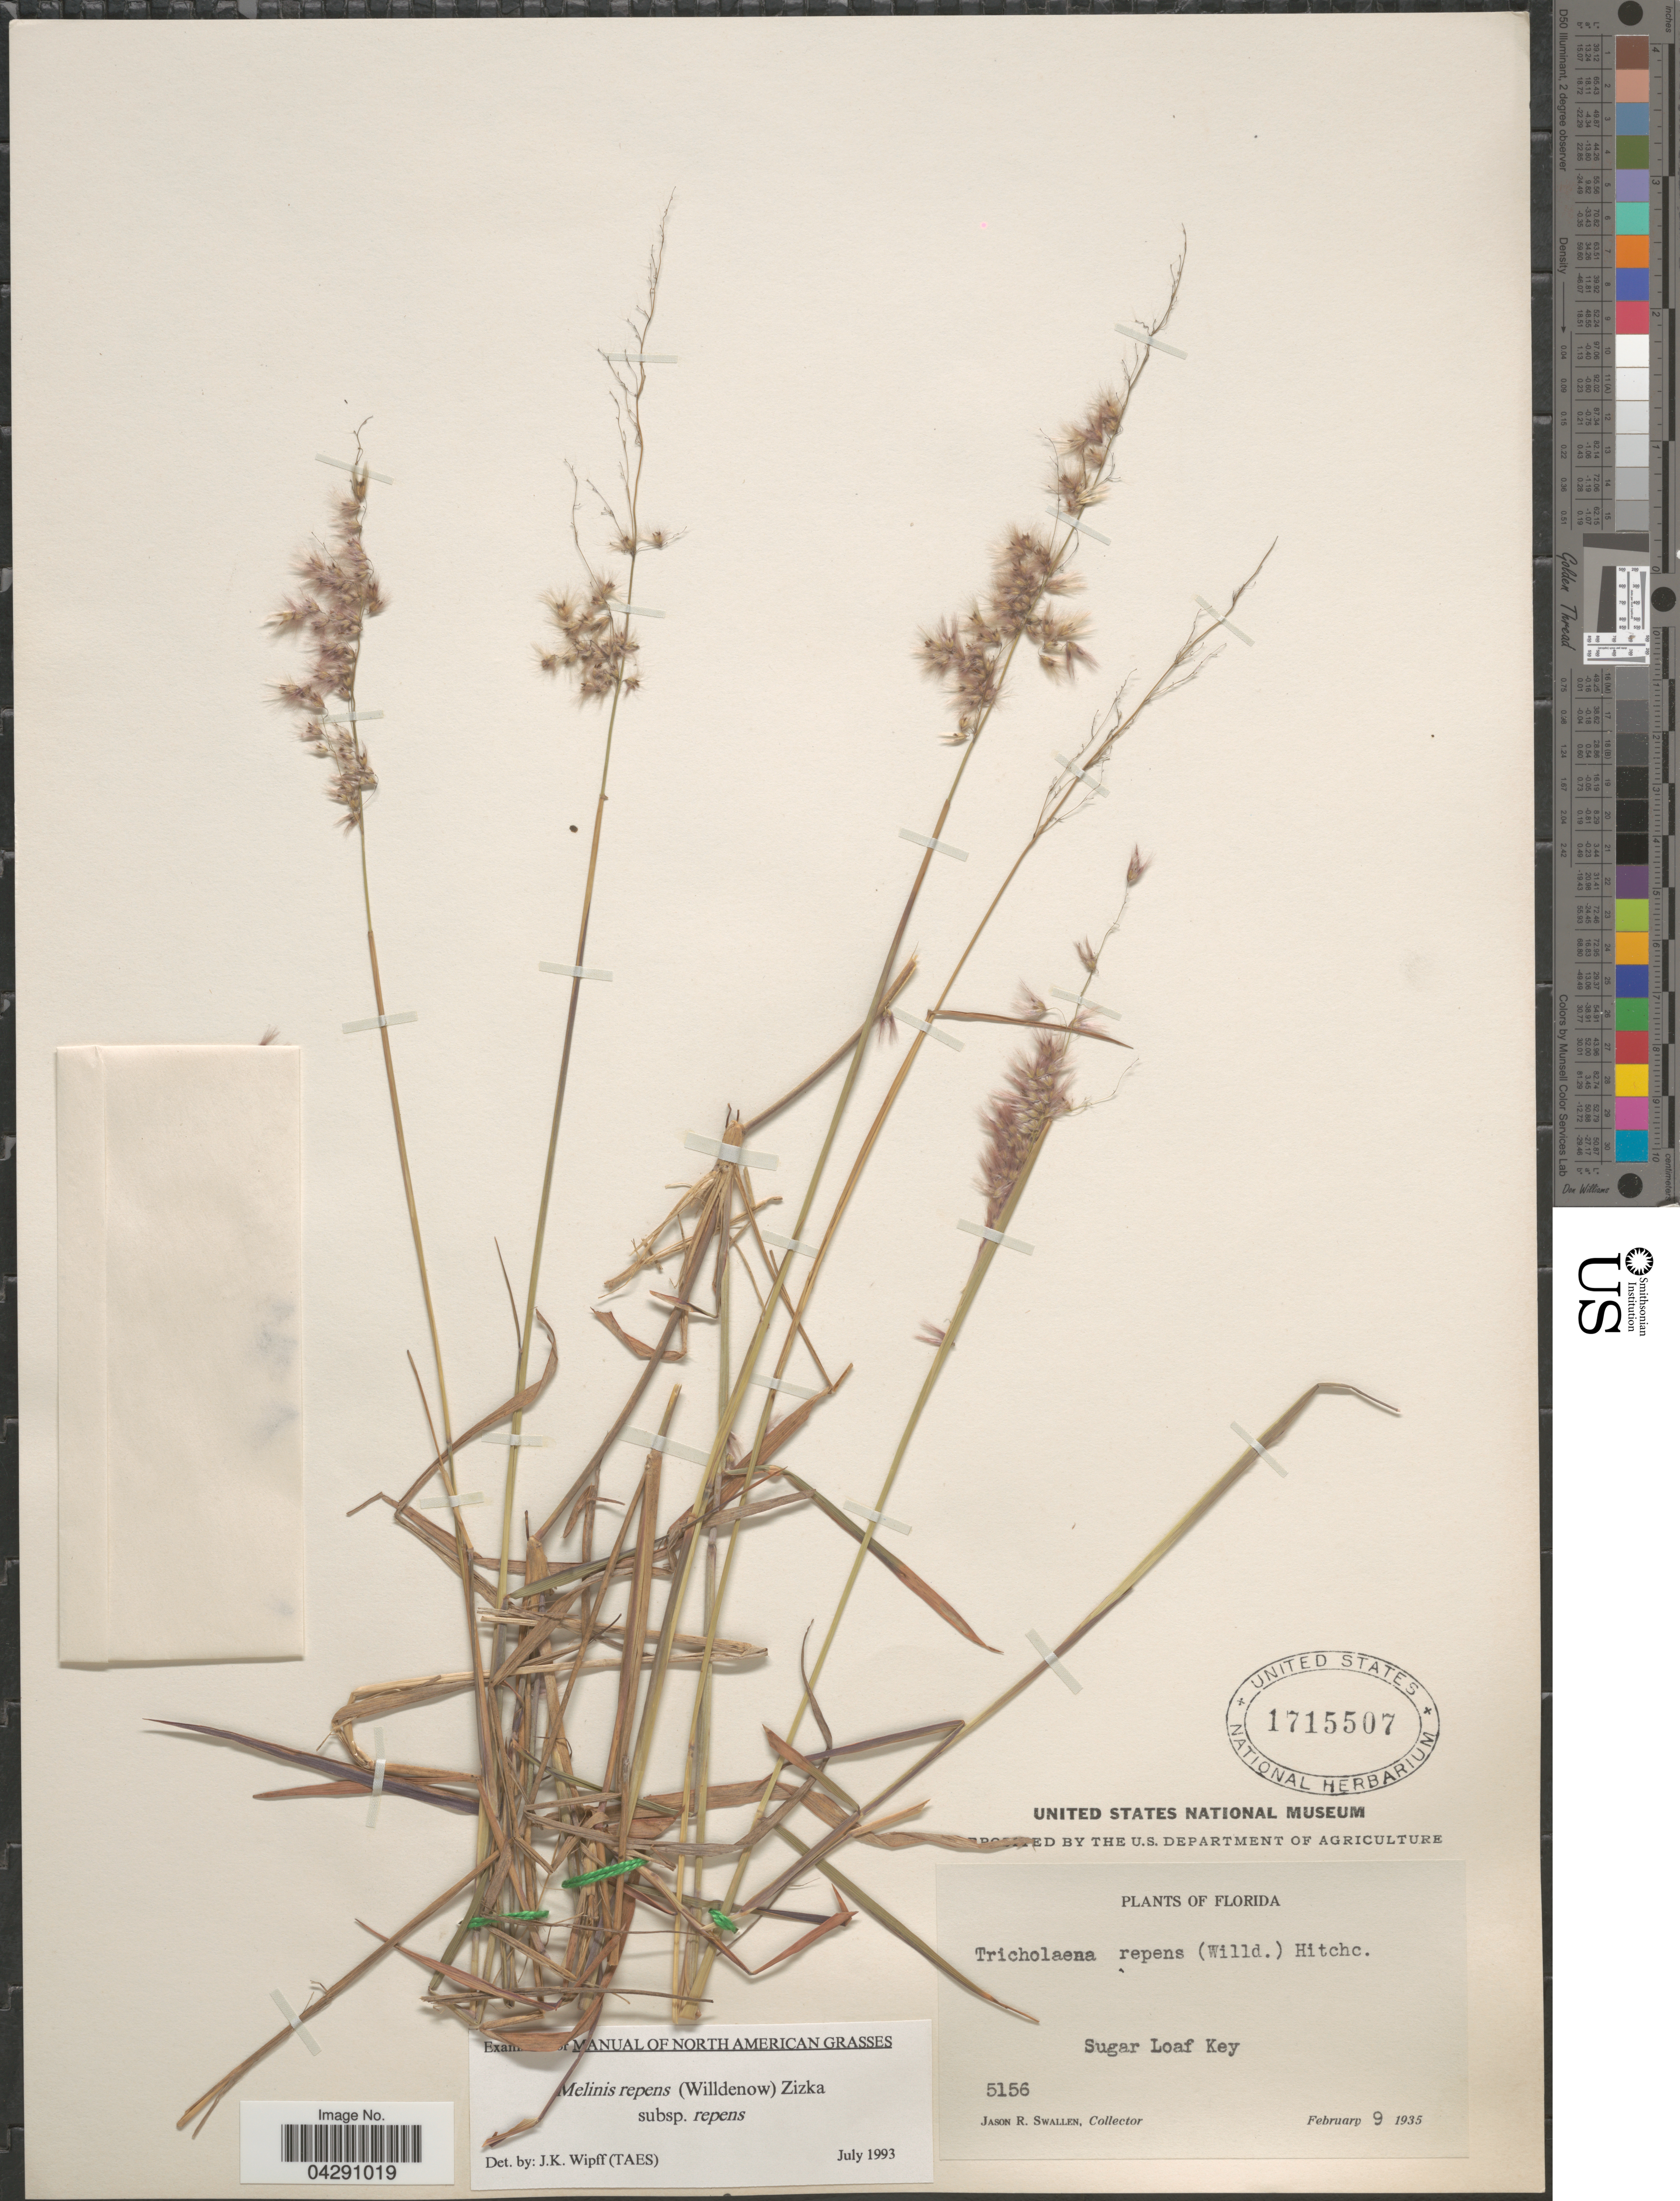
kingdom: Plantae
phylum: Tracheophyta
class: Liliopsida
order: Poales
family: Poaceae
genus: Melinis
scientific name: Melinis repens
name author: (Willd.) Zizka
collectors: J. R. Swallen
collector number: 5156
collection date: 1935-02-09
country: United States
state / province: Florida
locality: Sugar Loaf Key.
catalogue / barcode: US 1715507